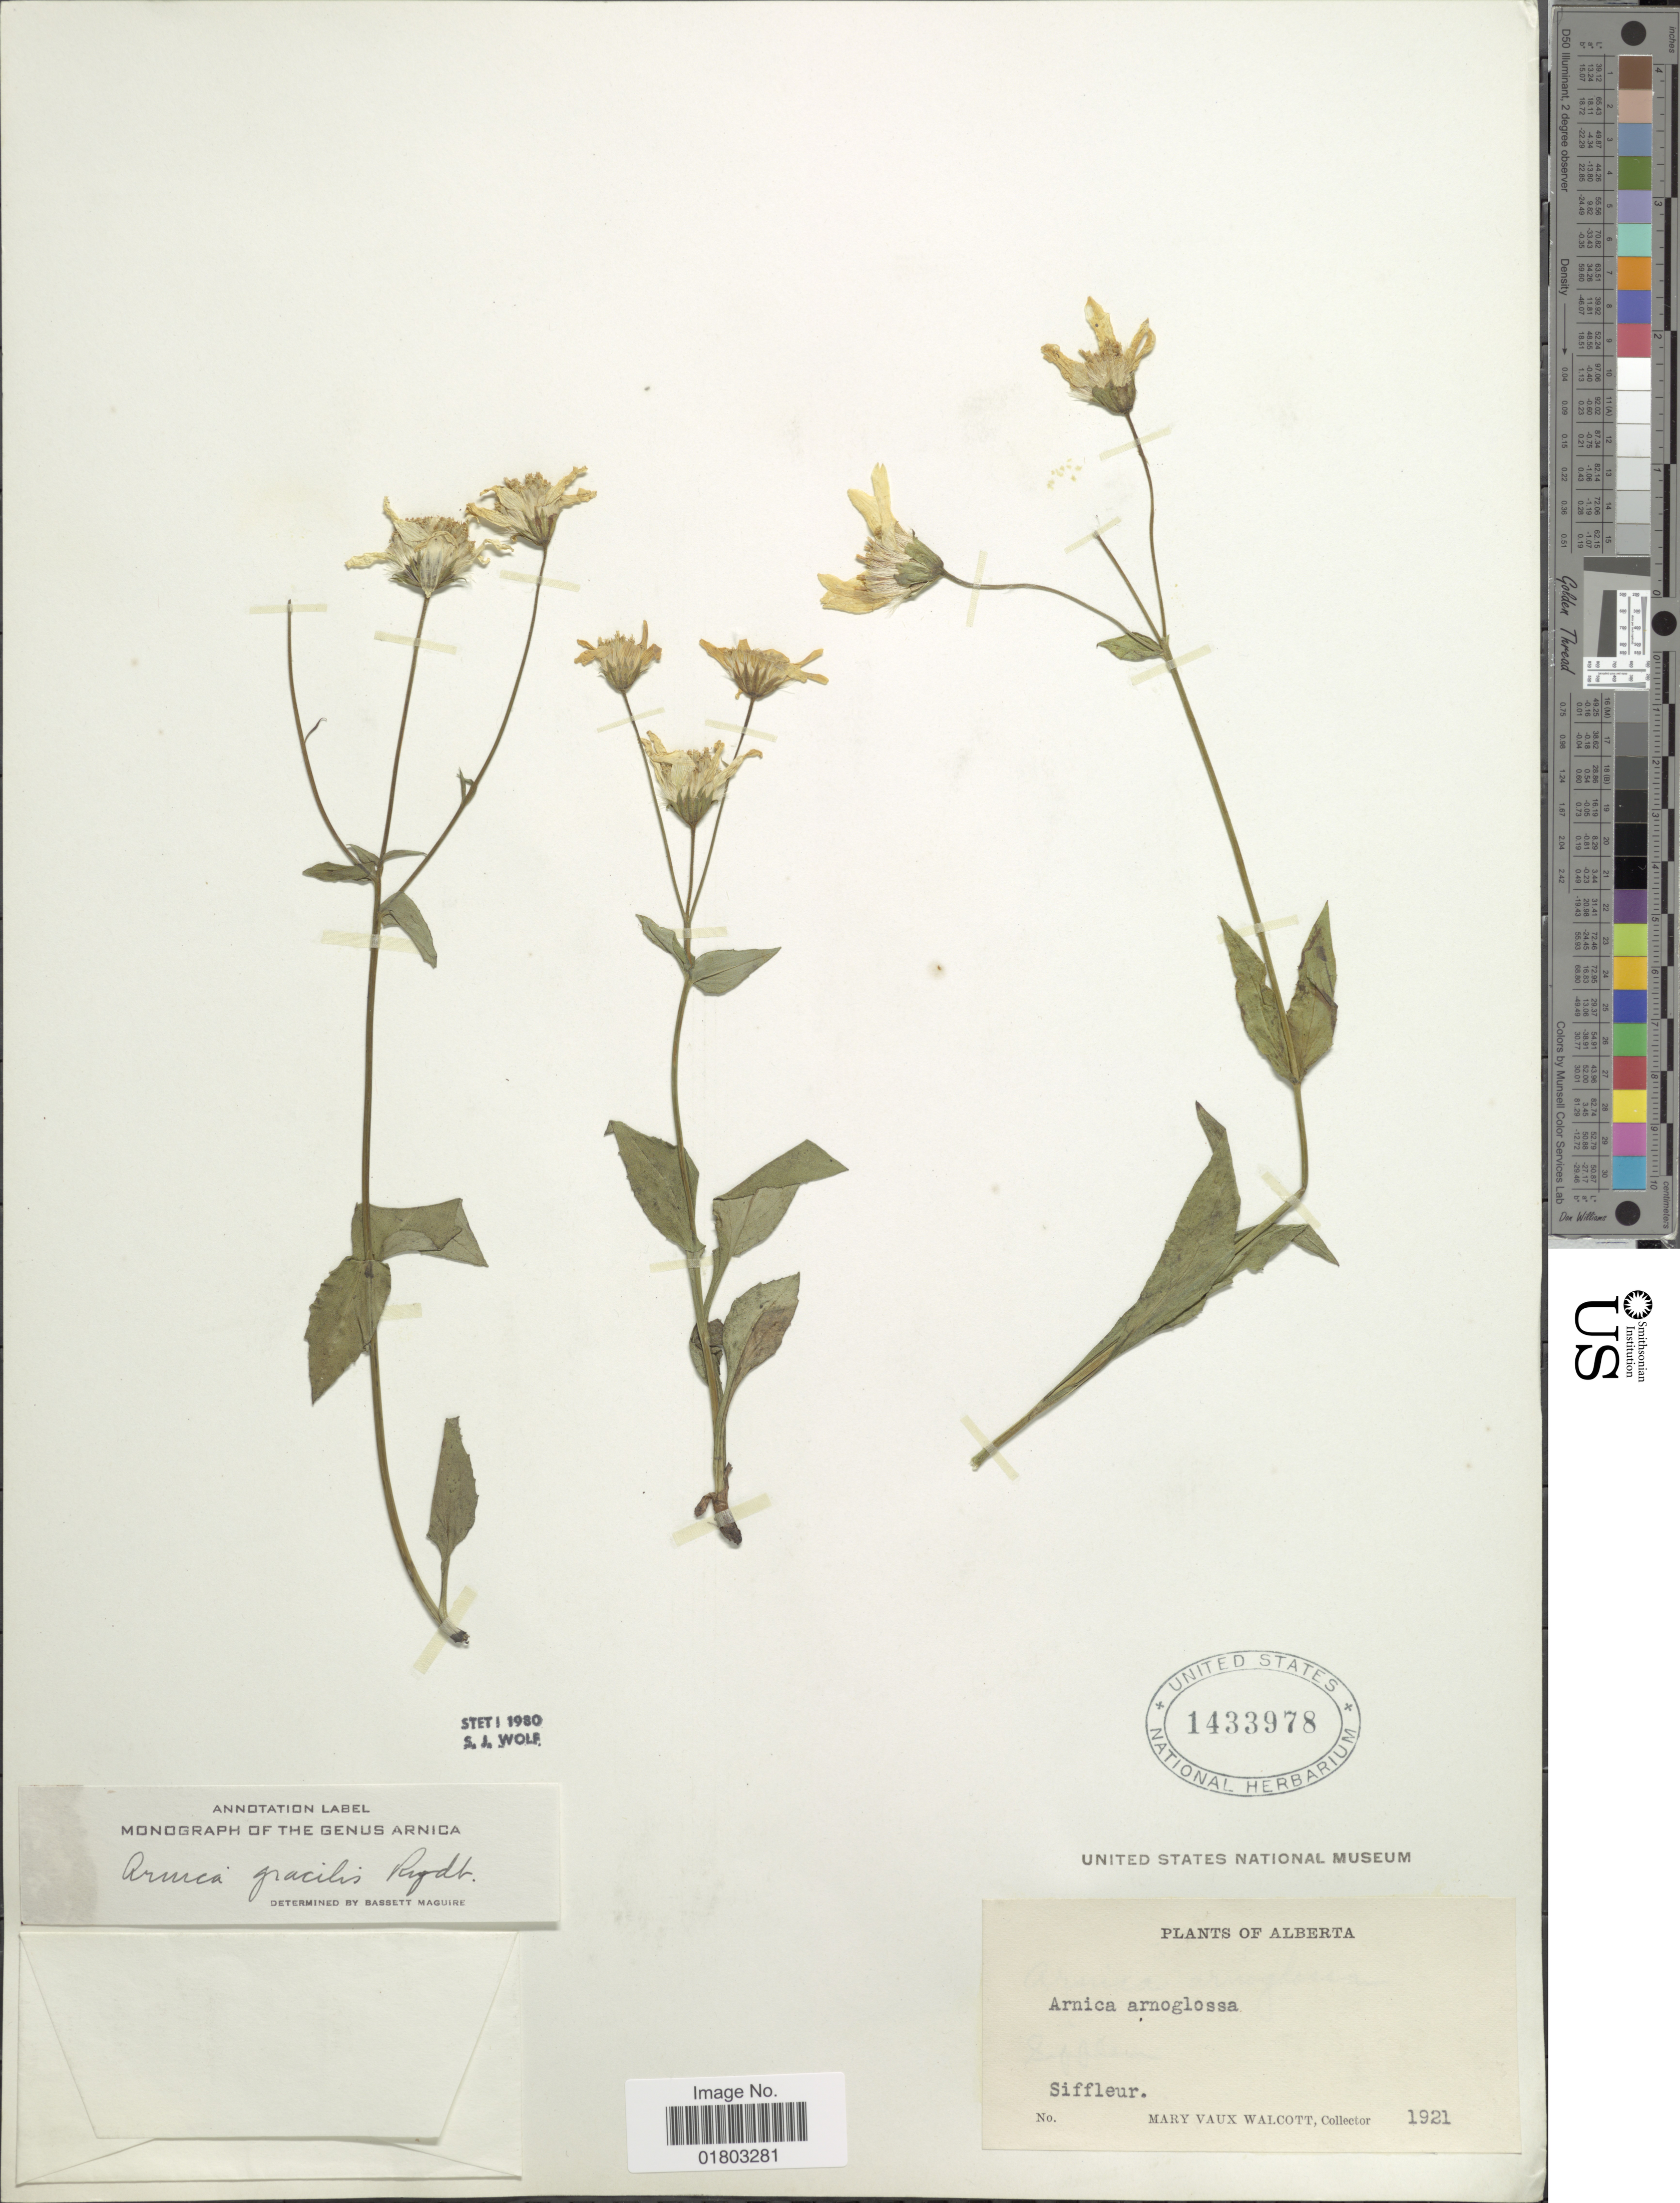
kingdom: Plantae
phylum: Tracheophyta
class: Magnoliopsida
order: Asterales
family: Asteraceae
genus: Arnica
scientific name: Arnica gracilis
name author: Rydb.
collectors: M. Walcott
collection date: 1921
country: Canada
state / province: Alberta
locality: Siffleur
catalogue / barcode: US 1433978